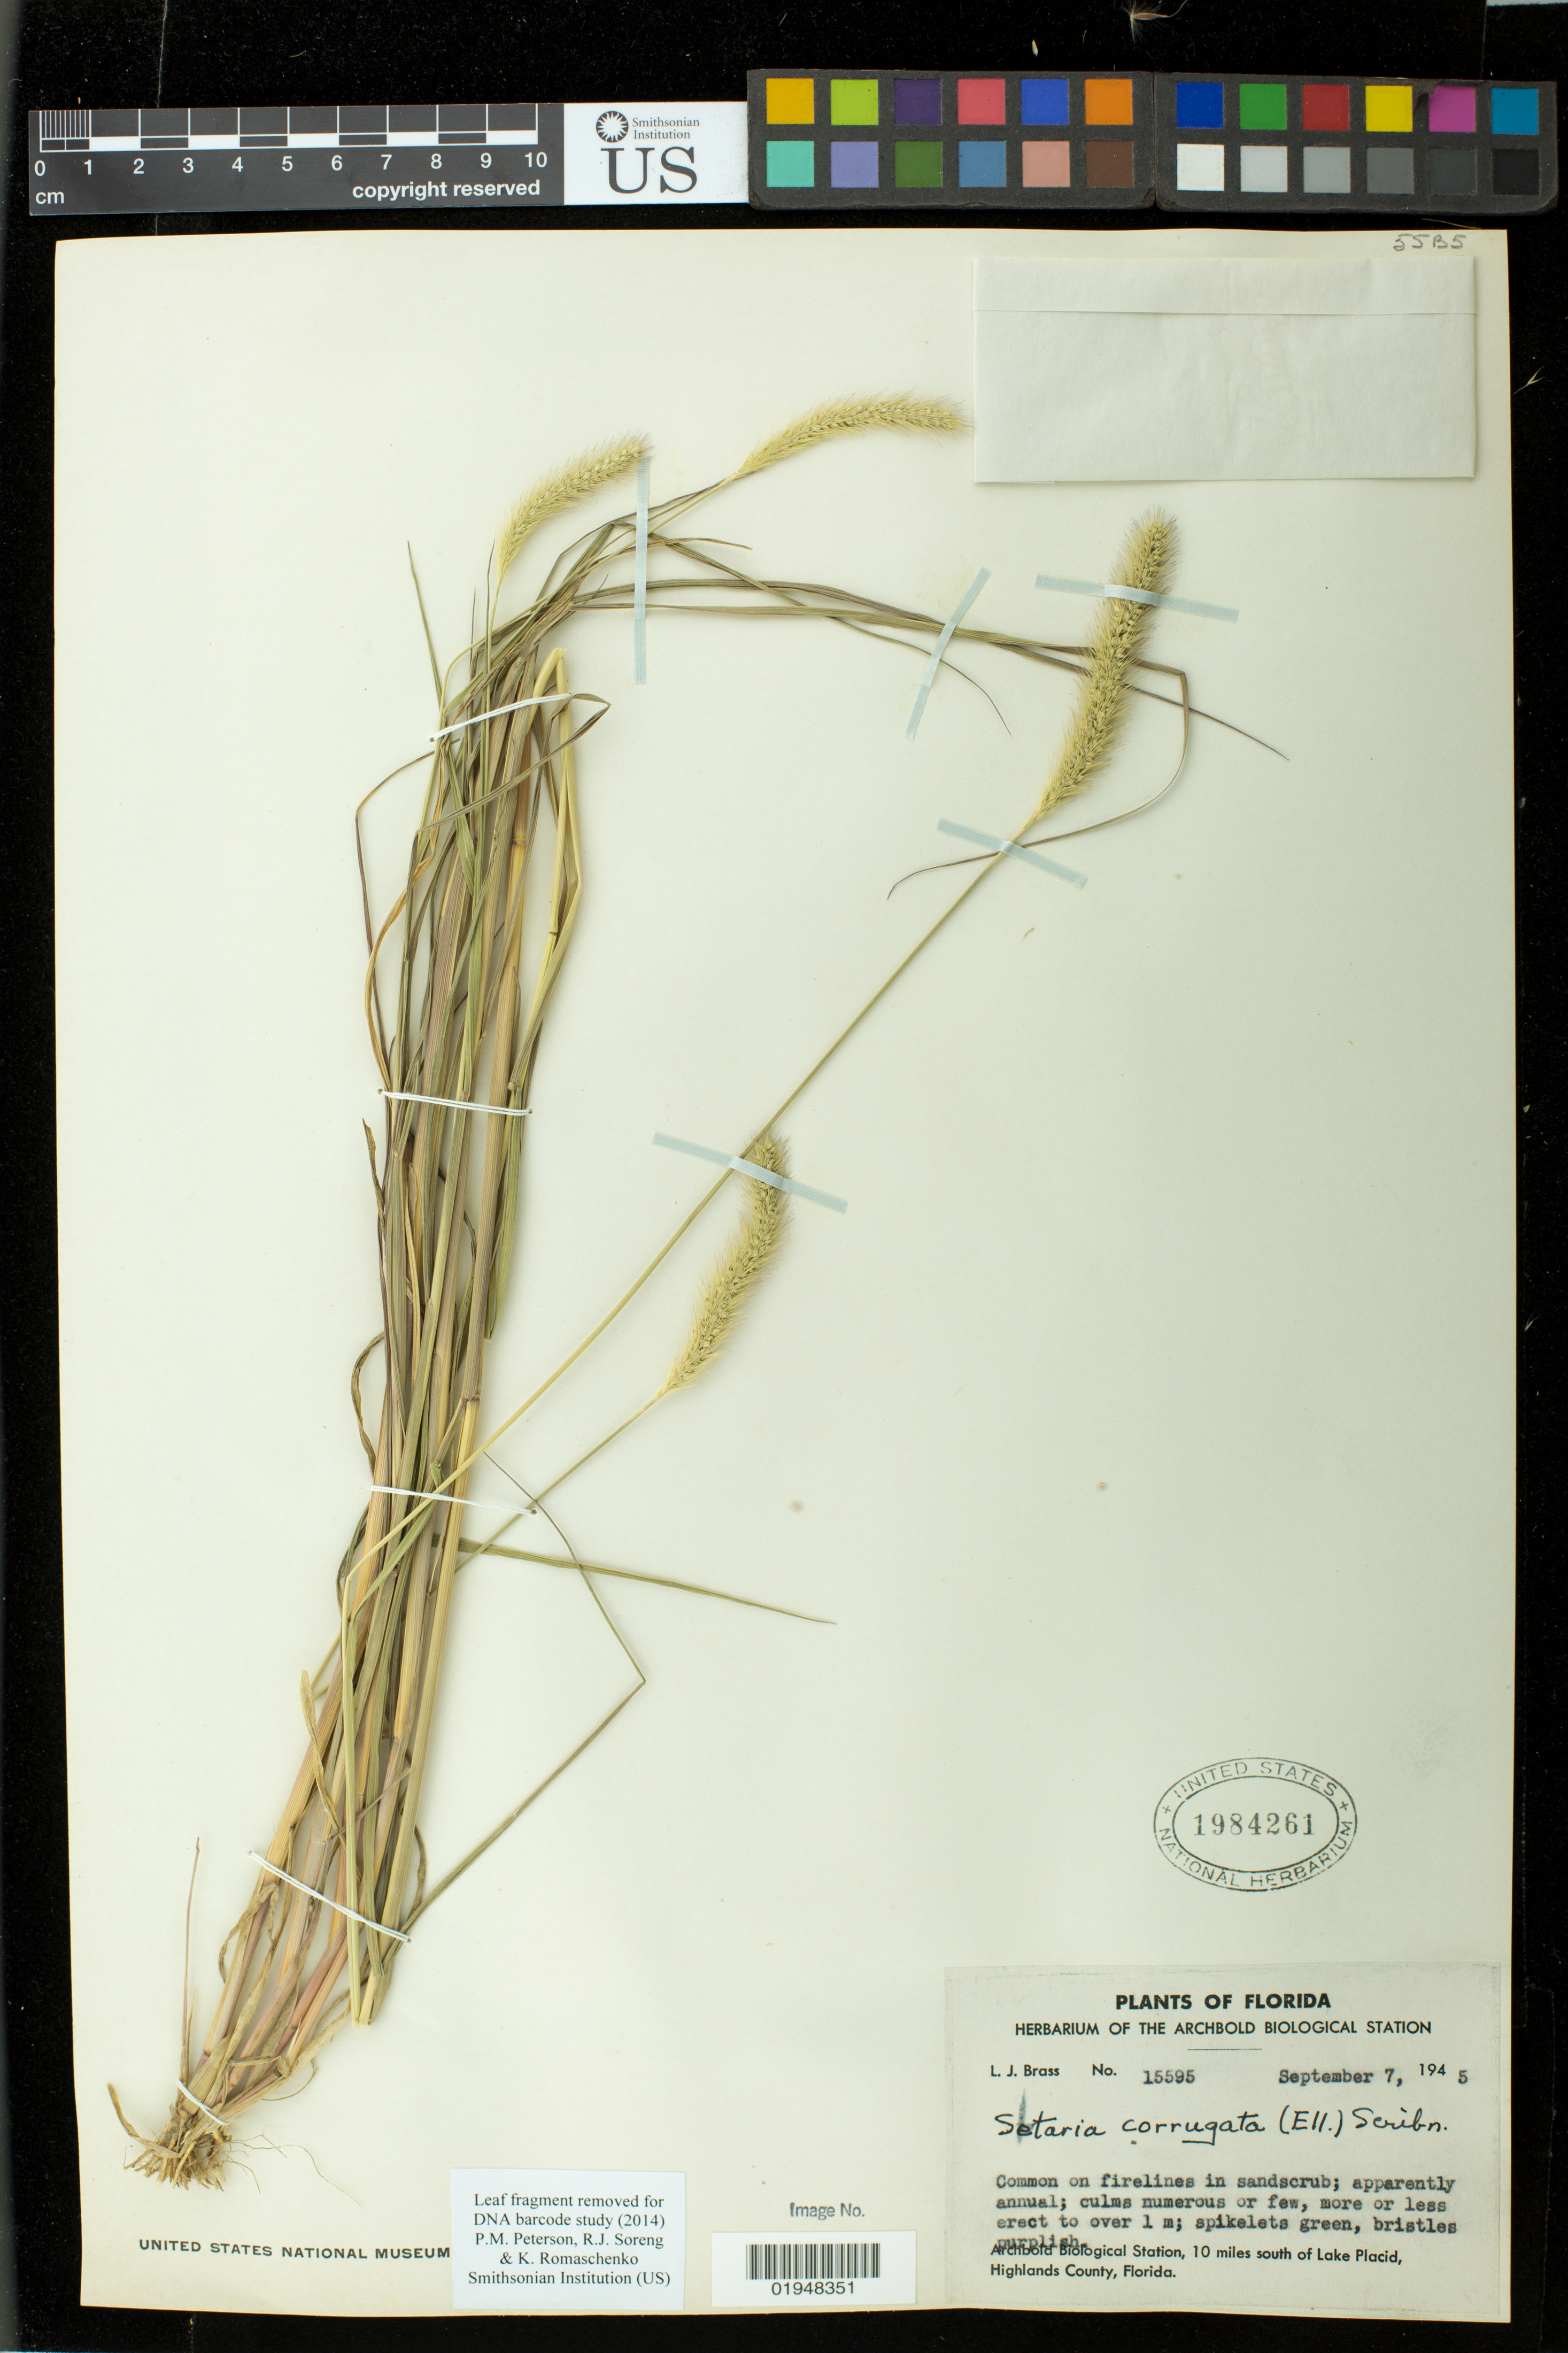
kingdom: Plantae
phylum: Tracheophyta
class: Liliopsida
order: Poales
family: Poaceae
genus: Setaria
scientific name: Setaria corrugata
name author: (Elliott) Schult.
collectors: L. J. Brass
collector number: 15595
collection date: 1945-09-07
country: United States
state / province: Florida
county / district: Highlands County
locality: Archbold Biological Station, 10 miles south of Lake Placid, Highlands County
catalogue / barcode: US 1984261